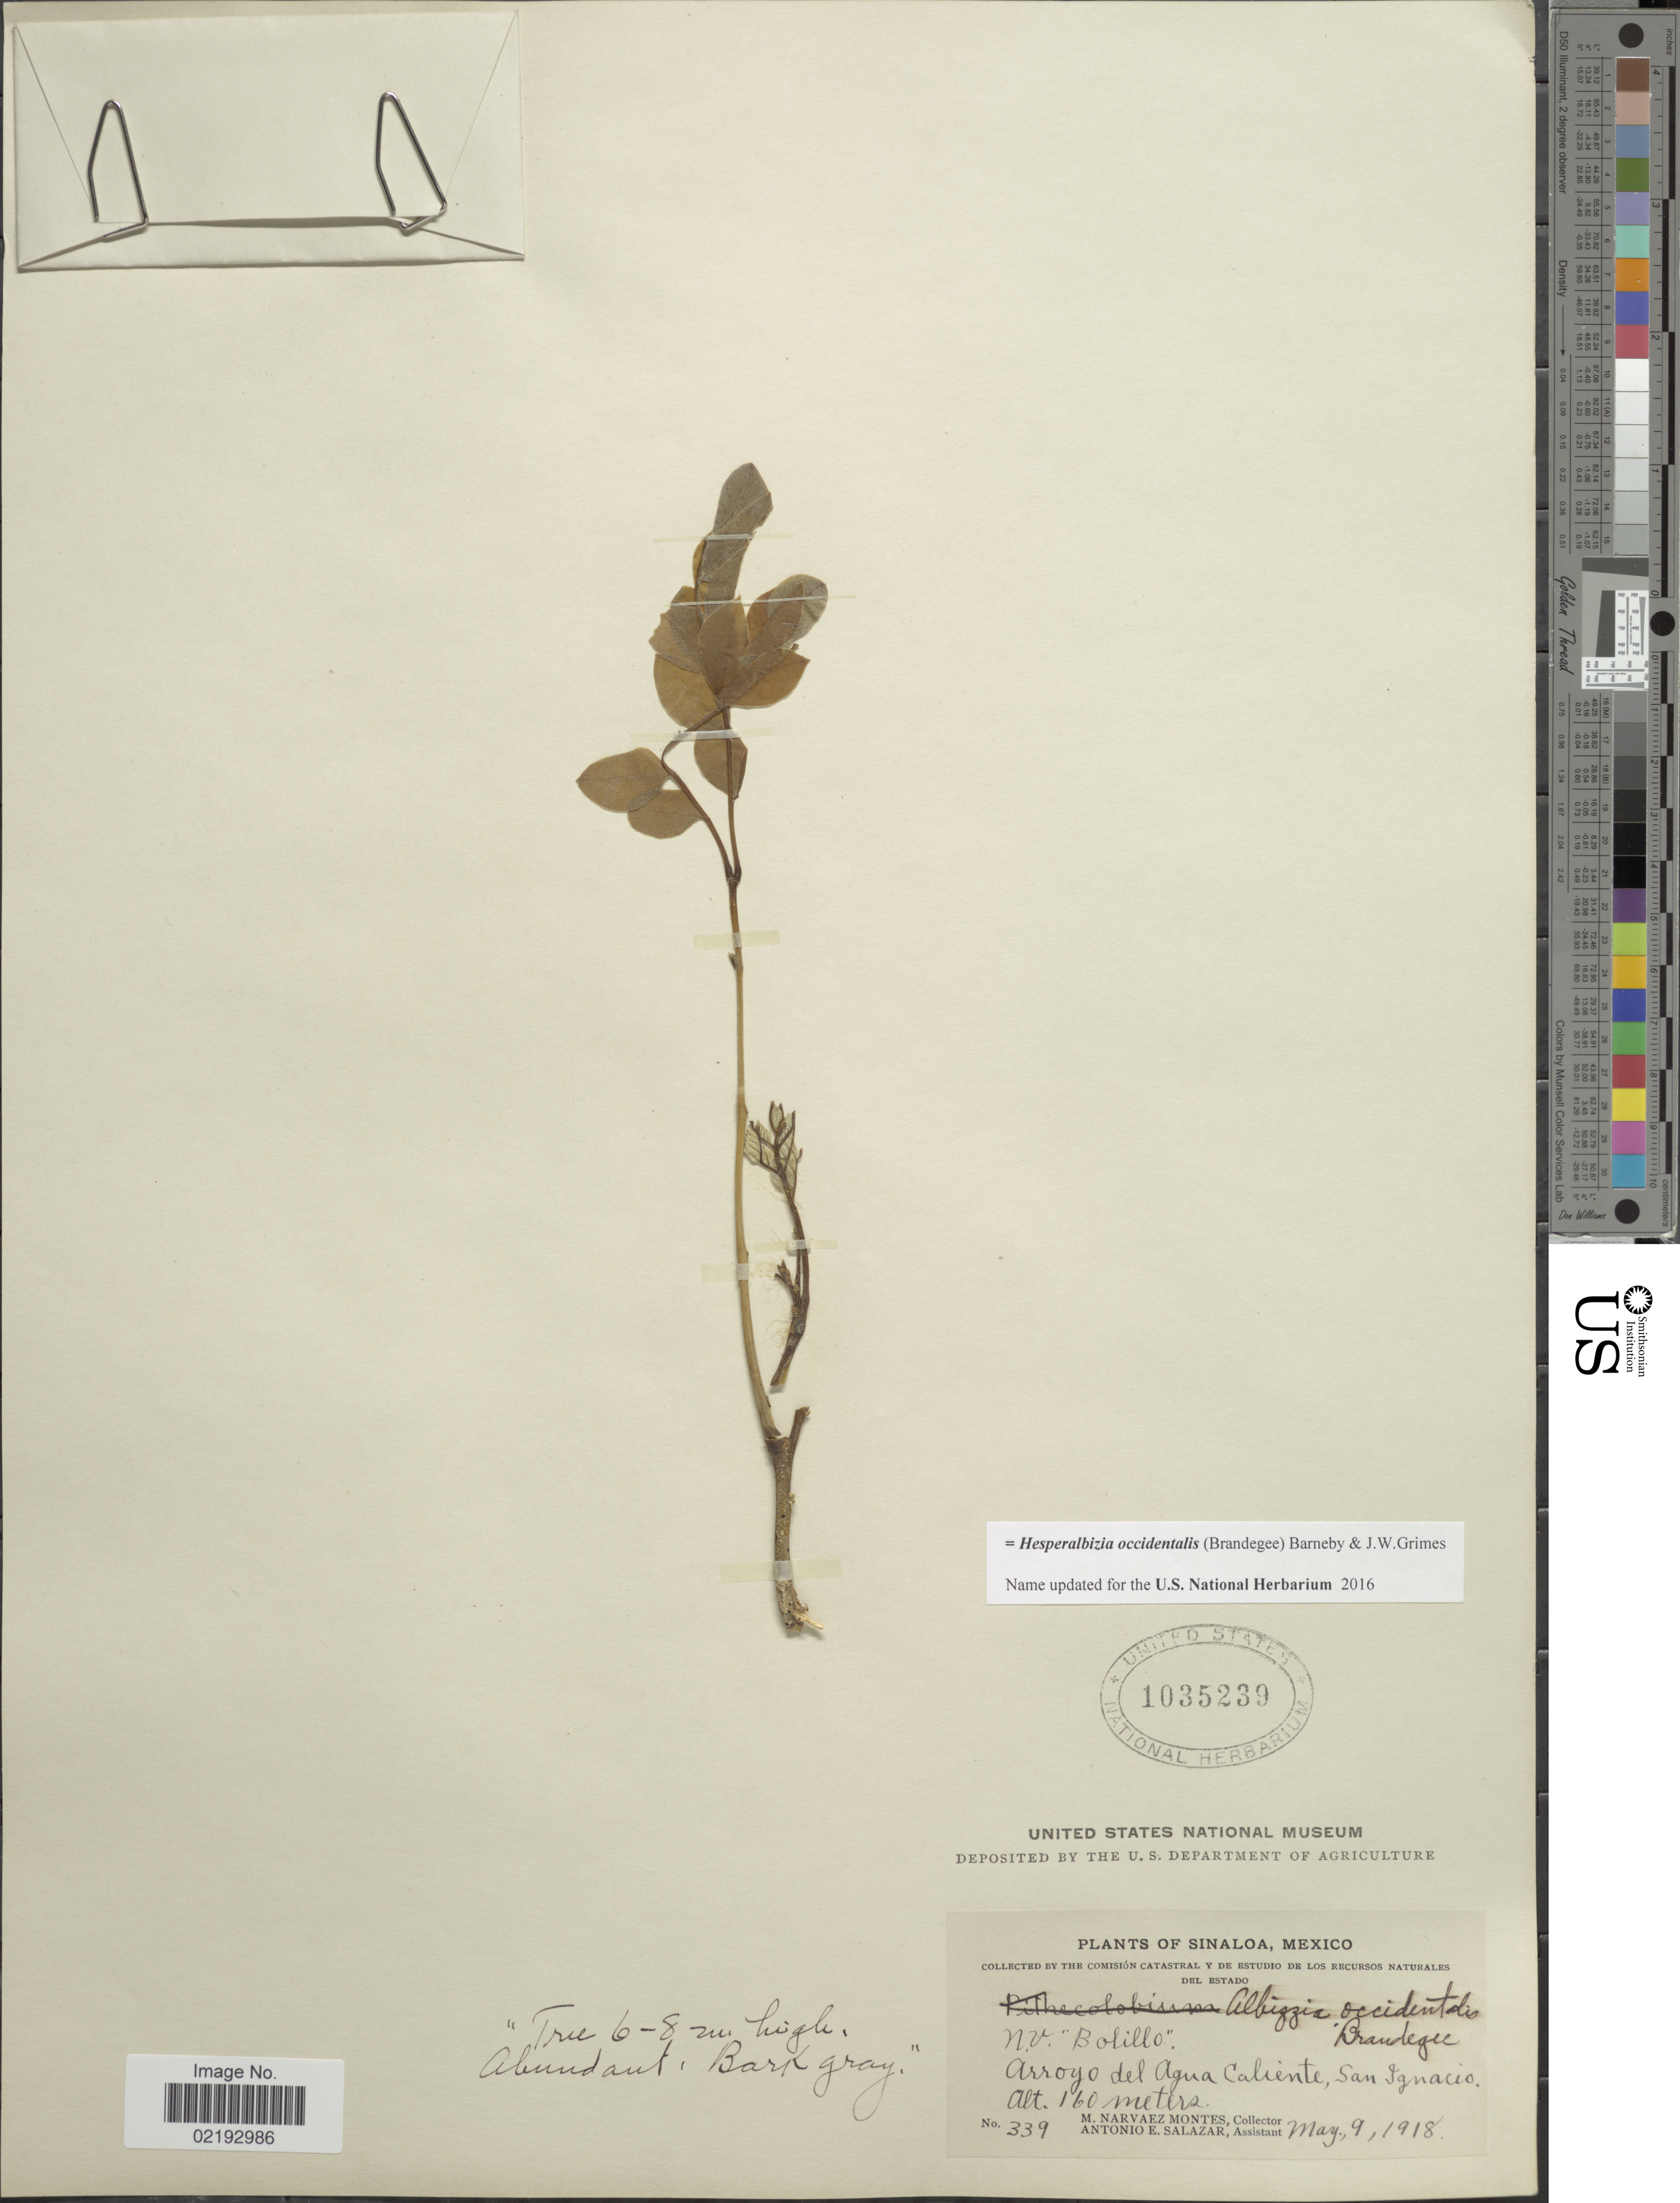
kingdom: Plantae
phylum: Tracheophyta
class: Magnoliopsida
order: Fabales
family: Fabaceae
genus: Hesperalbizia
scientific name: Hesperalbizia occidentalis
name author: (Brandegee) Barneby & J.W. Grimes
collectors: M. Narvaez M. & A. E. Salazar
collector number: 339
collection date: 1918-05-09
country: Mexico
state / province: Sinaloa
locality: Arroyo del Agua Caliente, San Ignacio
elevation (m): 160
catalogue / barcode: US 1035239